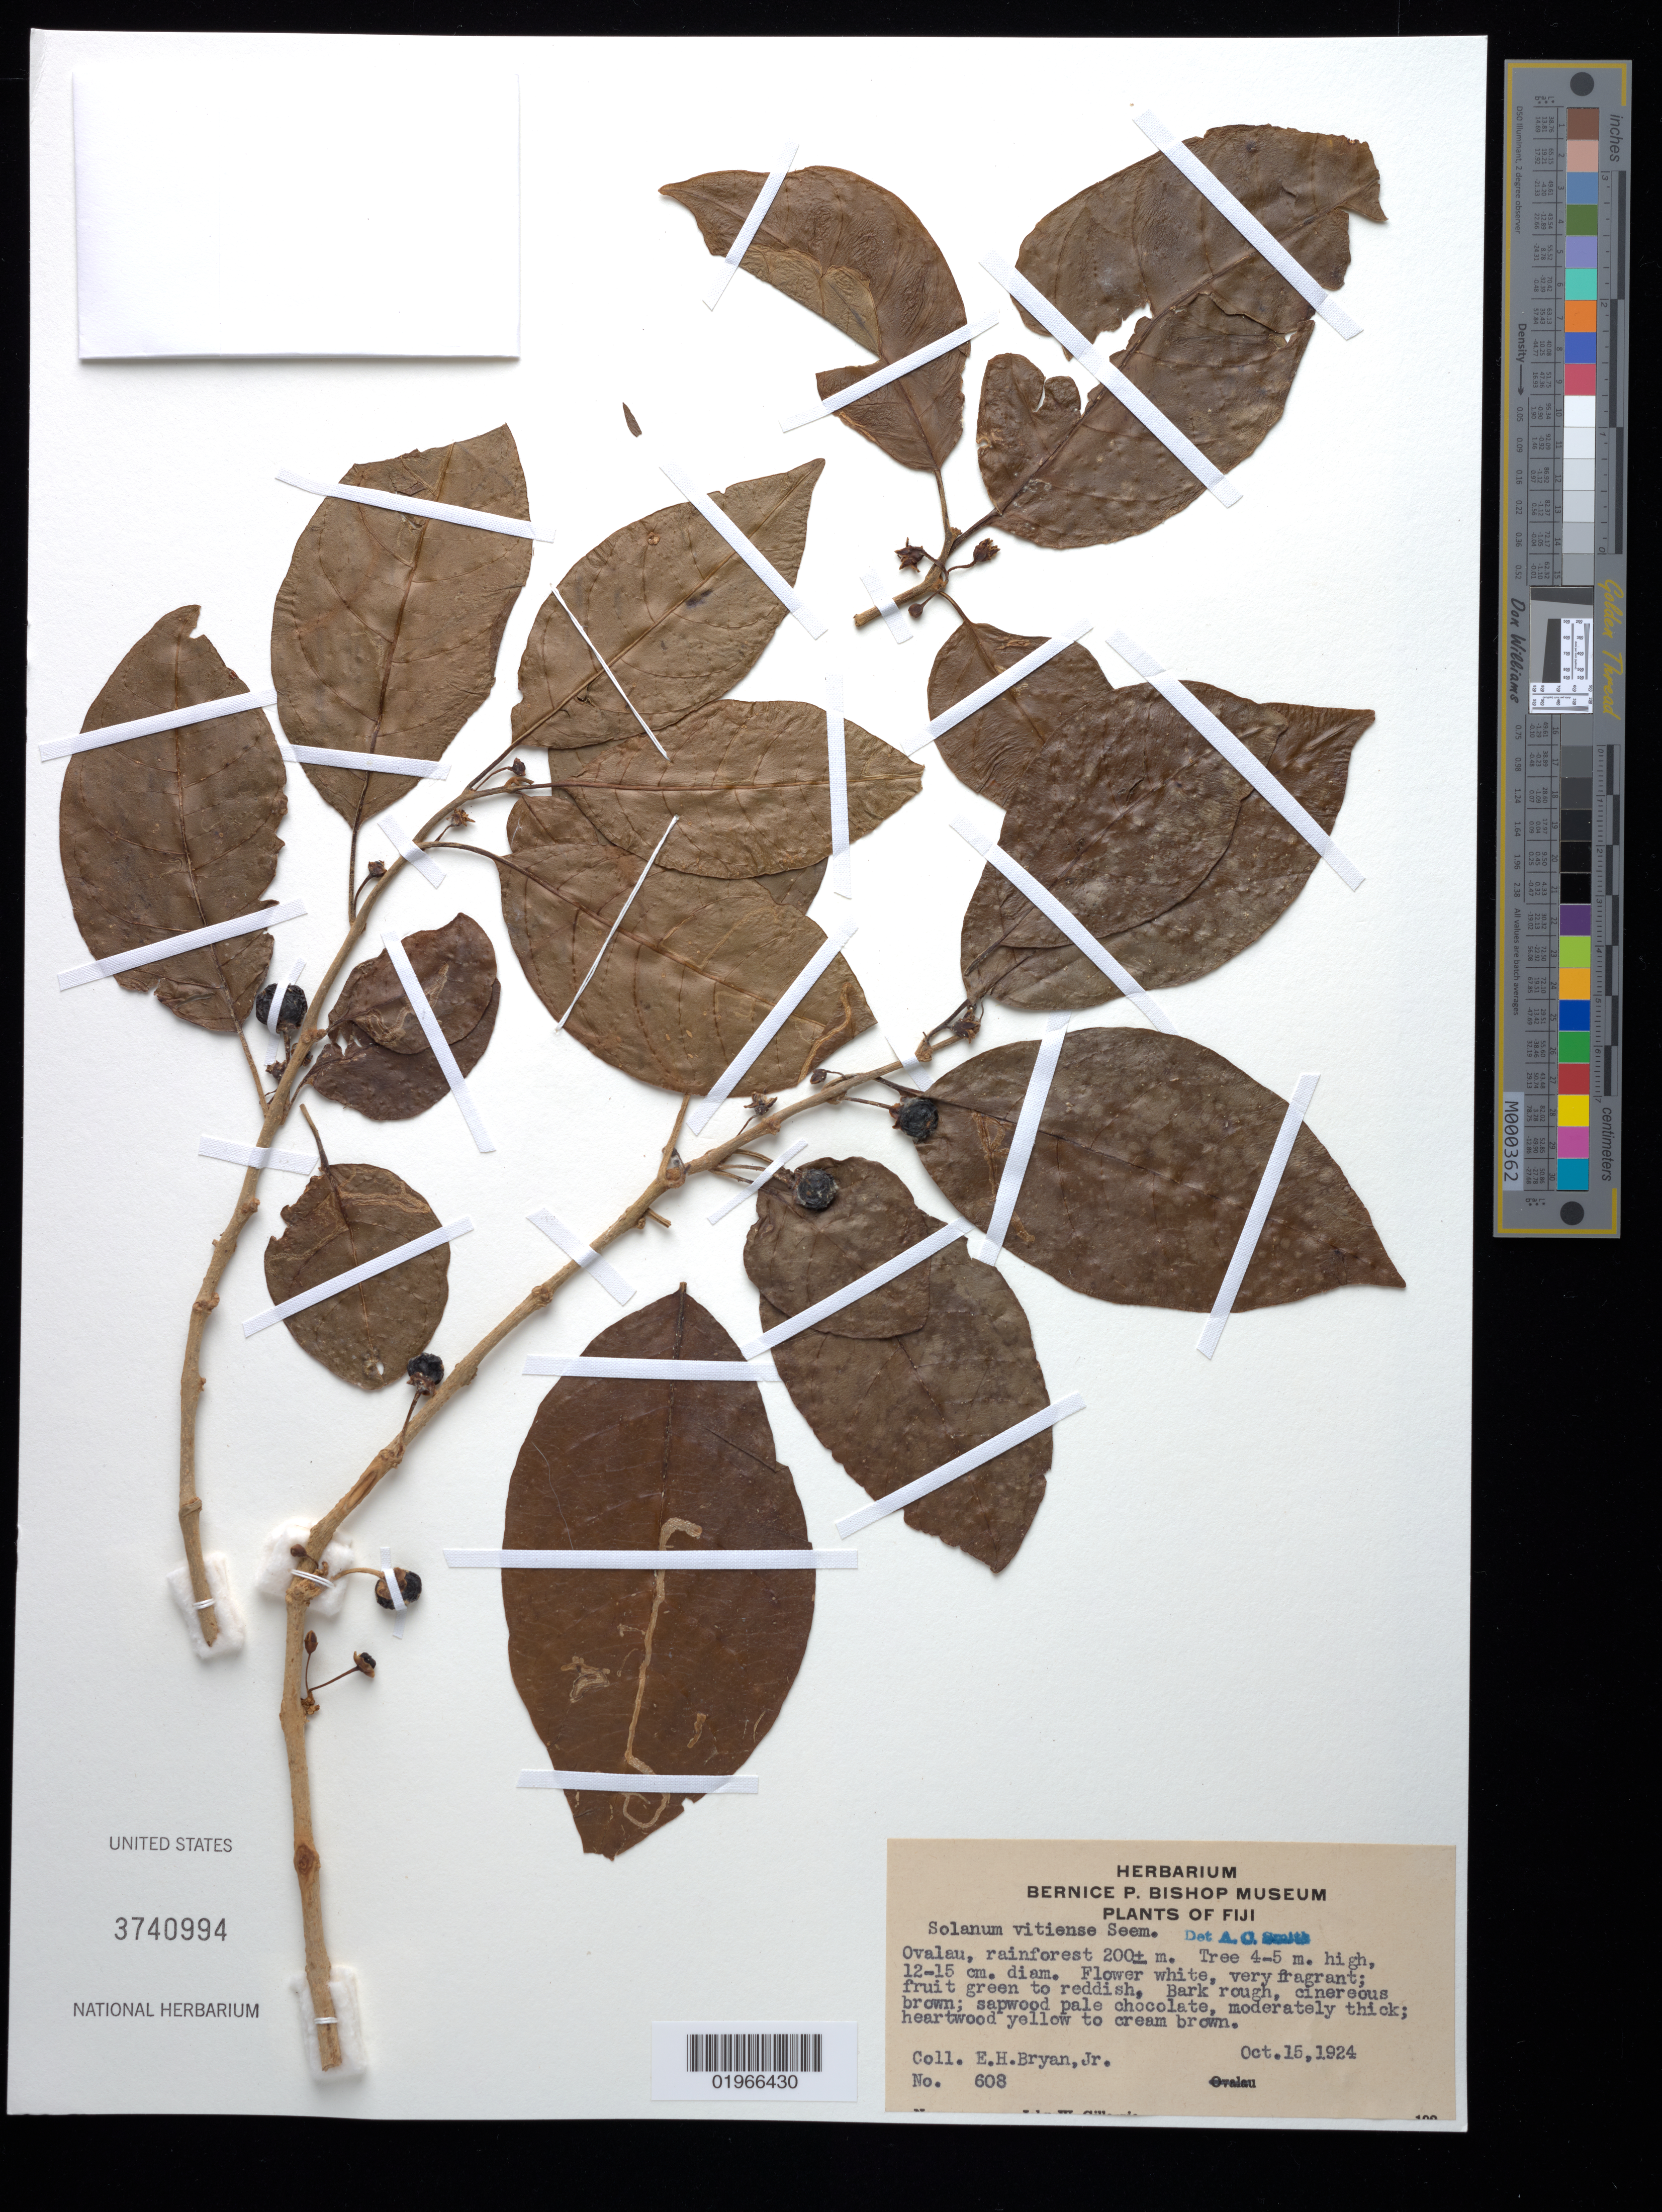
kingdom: Plantae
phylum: Tracheophyta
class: Magnoliopsida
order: Solanales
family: Solanaceae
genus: Solanum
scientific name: Solanum vitiense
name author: Seem.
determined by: Smith, A. O.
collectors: E. Bryan Jr.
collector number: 608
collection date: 1924-10-15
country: Fiji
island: Ovalau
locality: Ovalau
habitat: Rainforest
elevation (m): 200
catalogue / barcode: US 3740994